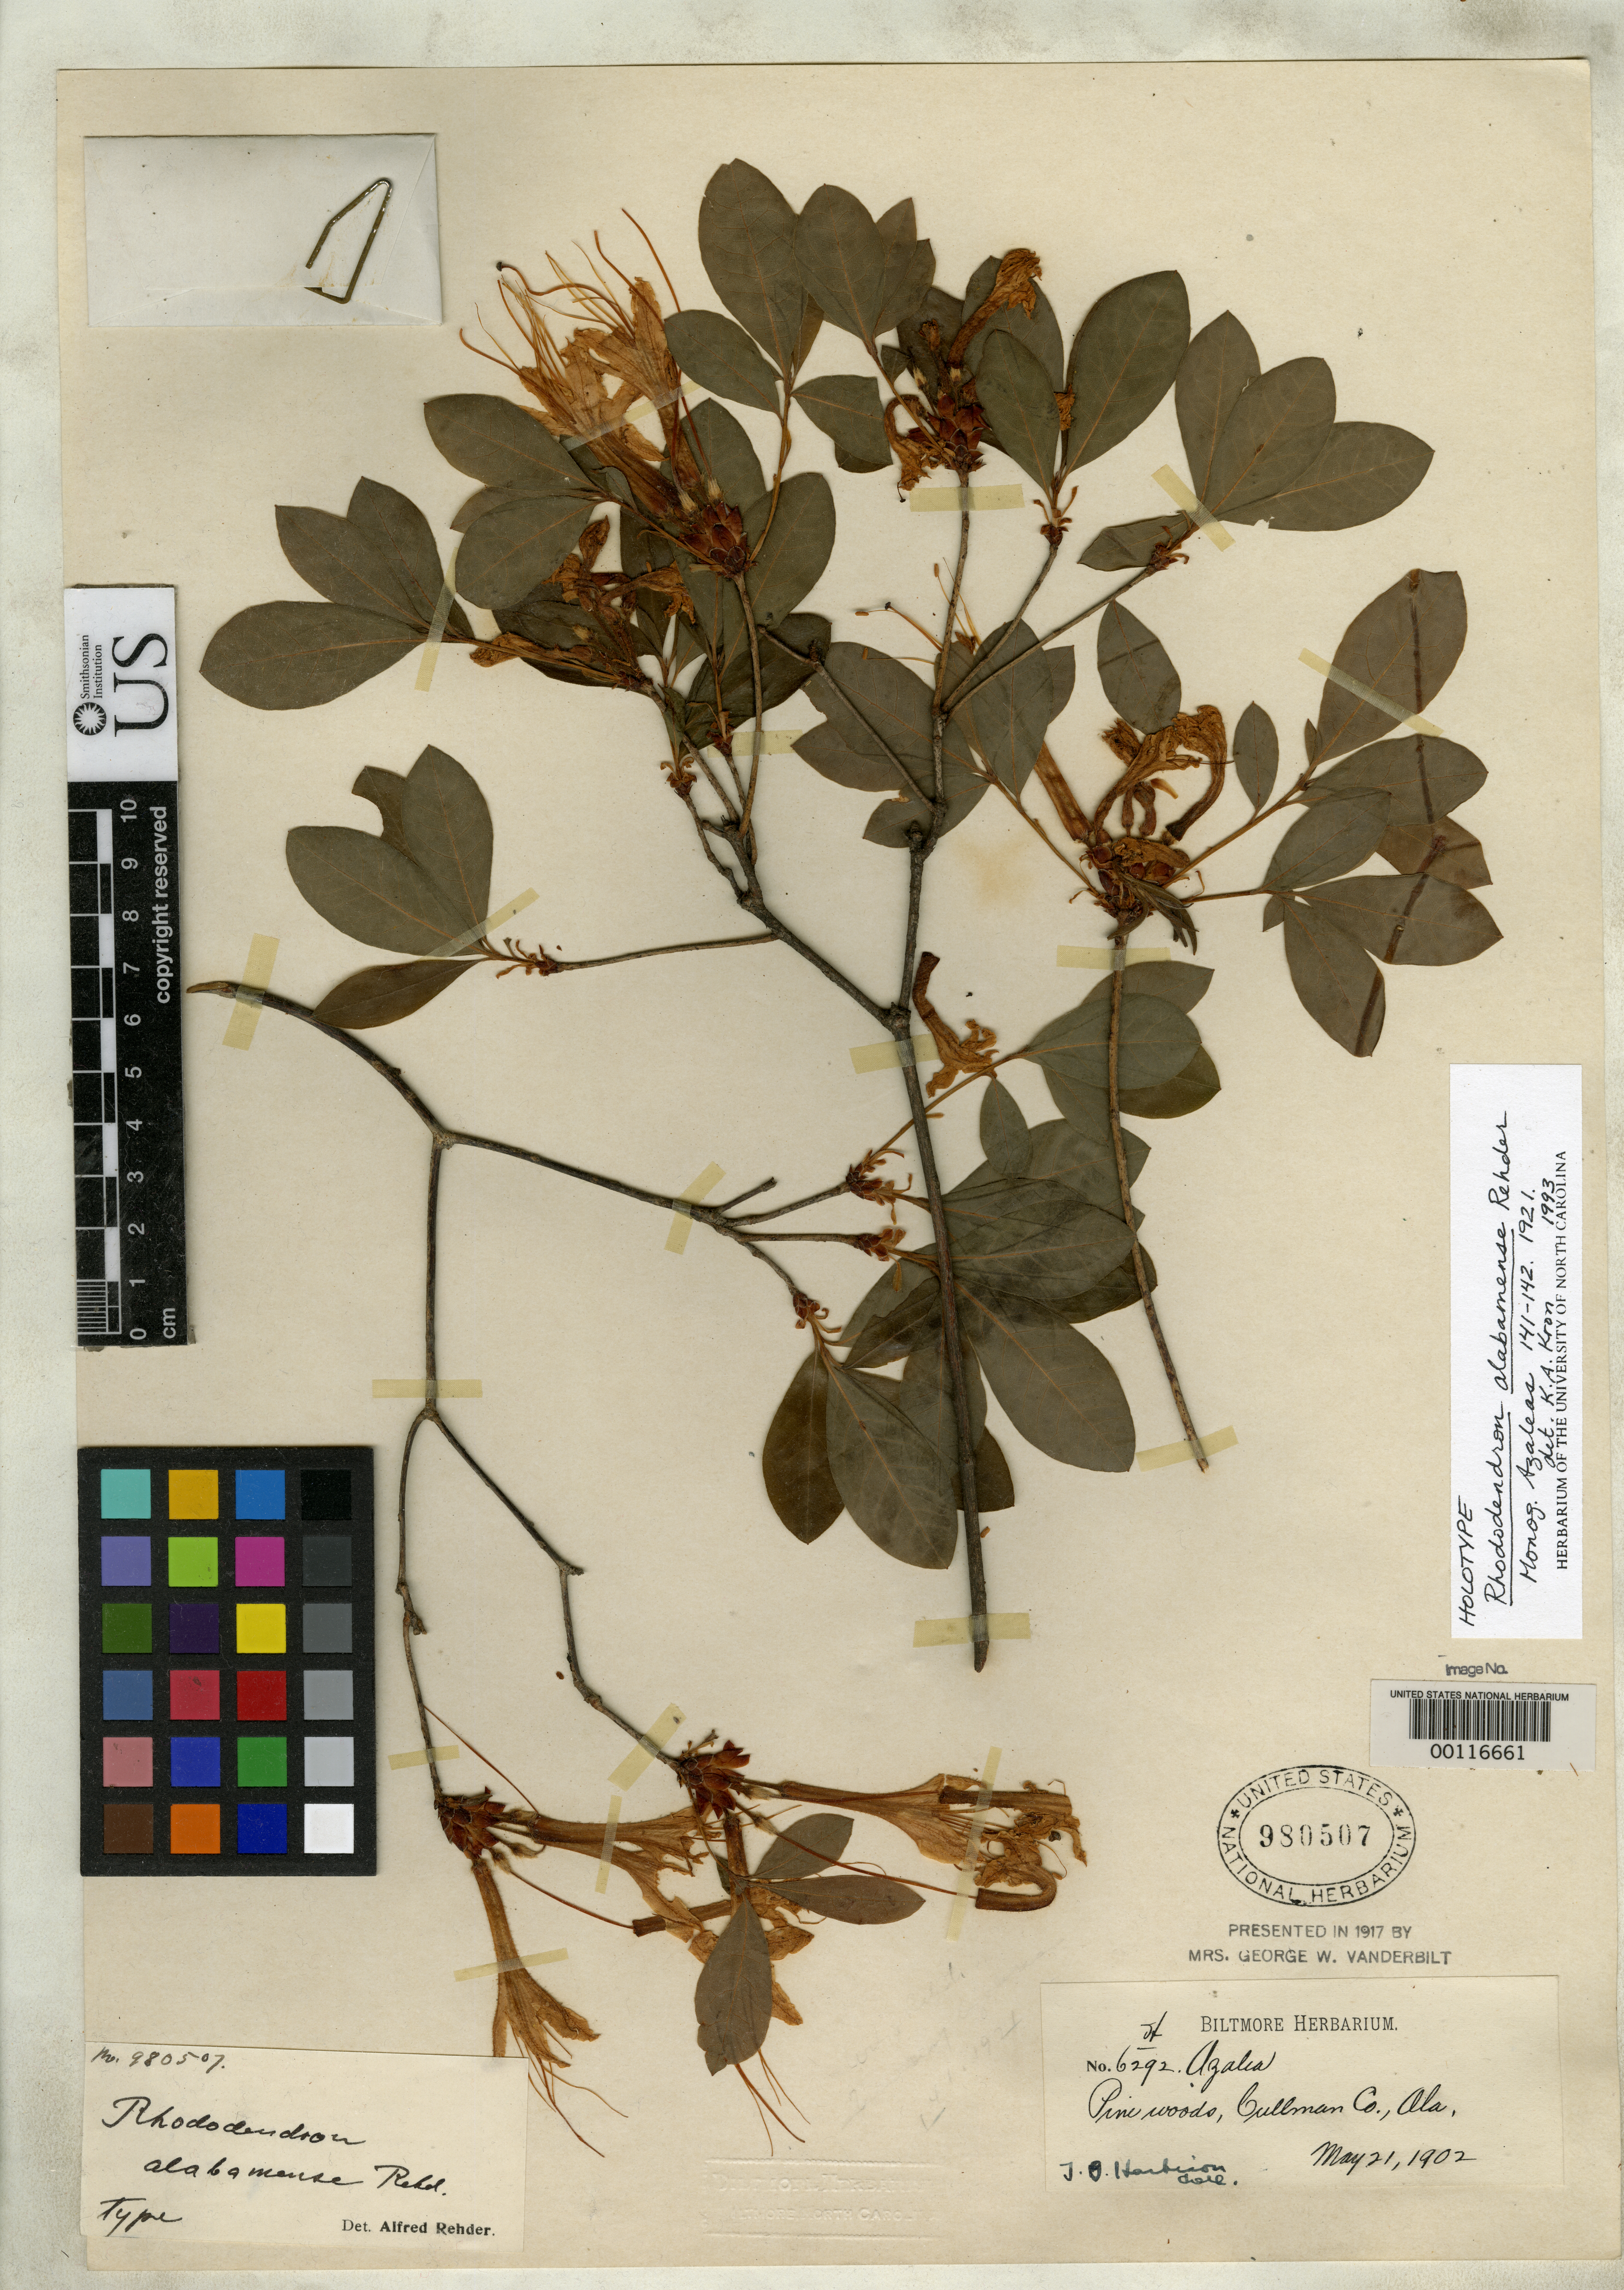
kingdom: Plantae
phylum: Tracheophyta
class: Magnoliopsida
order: Ericales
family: Ericaceae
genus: Rhododendron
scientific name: Rhododendron alabamense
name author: Rehder in E.H. Wilson & Rehder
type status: Type Collection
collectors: T. Harbison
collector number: Bilmore Herb. 6292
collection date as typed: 21 May 1902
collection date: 1902-05-21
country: United States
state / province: Alabama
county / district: Cullman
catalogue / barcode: US 980507